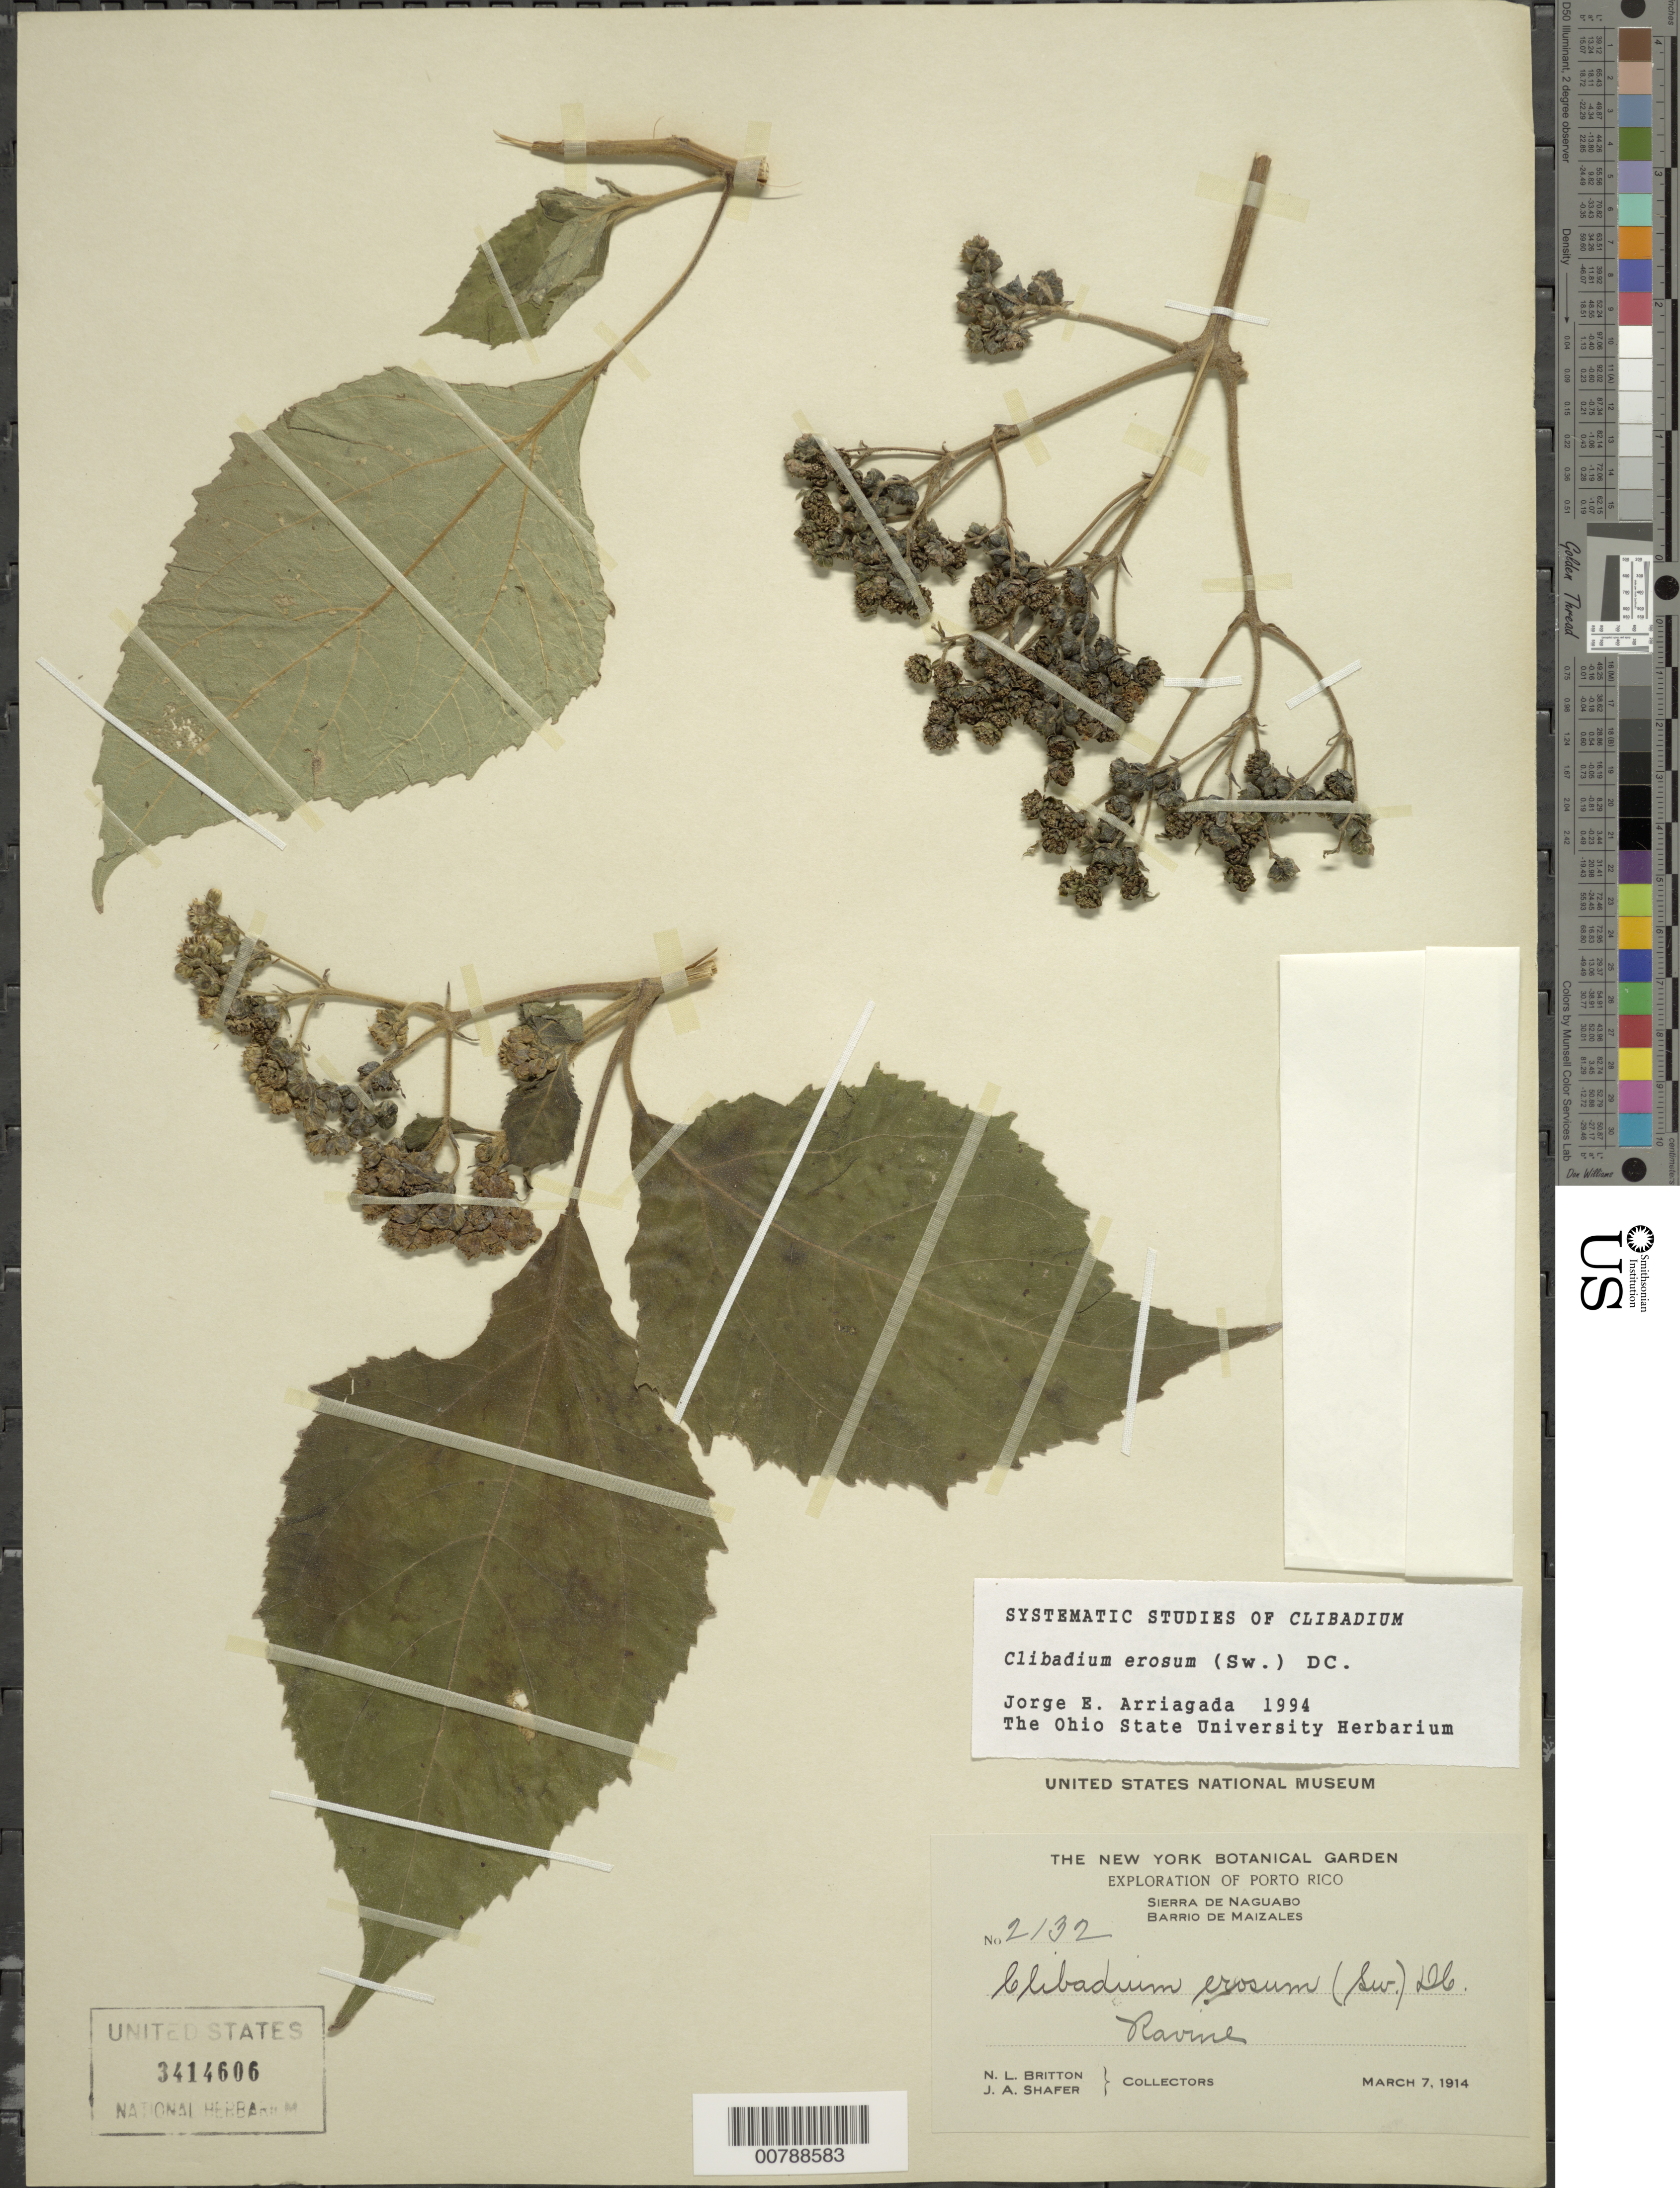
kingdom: Plantae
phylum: Tracheophyta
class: Magnoliopsida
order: Asterales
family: Asteraceae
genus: Clibadium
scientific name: Clibadium erosum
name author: (Sw.) DC.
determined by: Arriagada, J. E.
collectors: N. Britton & J. A. Shafer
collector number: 2132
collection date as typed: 07 Mar 1914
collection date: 1914-03-07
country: Puerto Rico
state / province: Naguabo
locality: Sierra de Naguabo, Barrio de Maizales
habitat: Ravine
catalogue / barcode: US 3414606